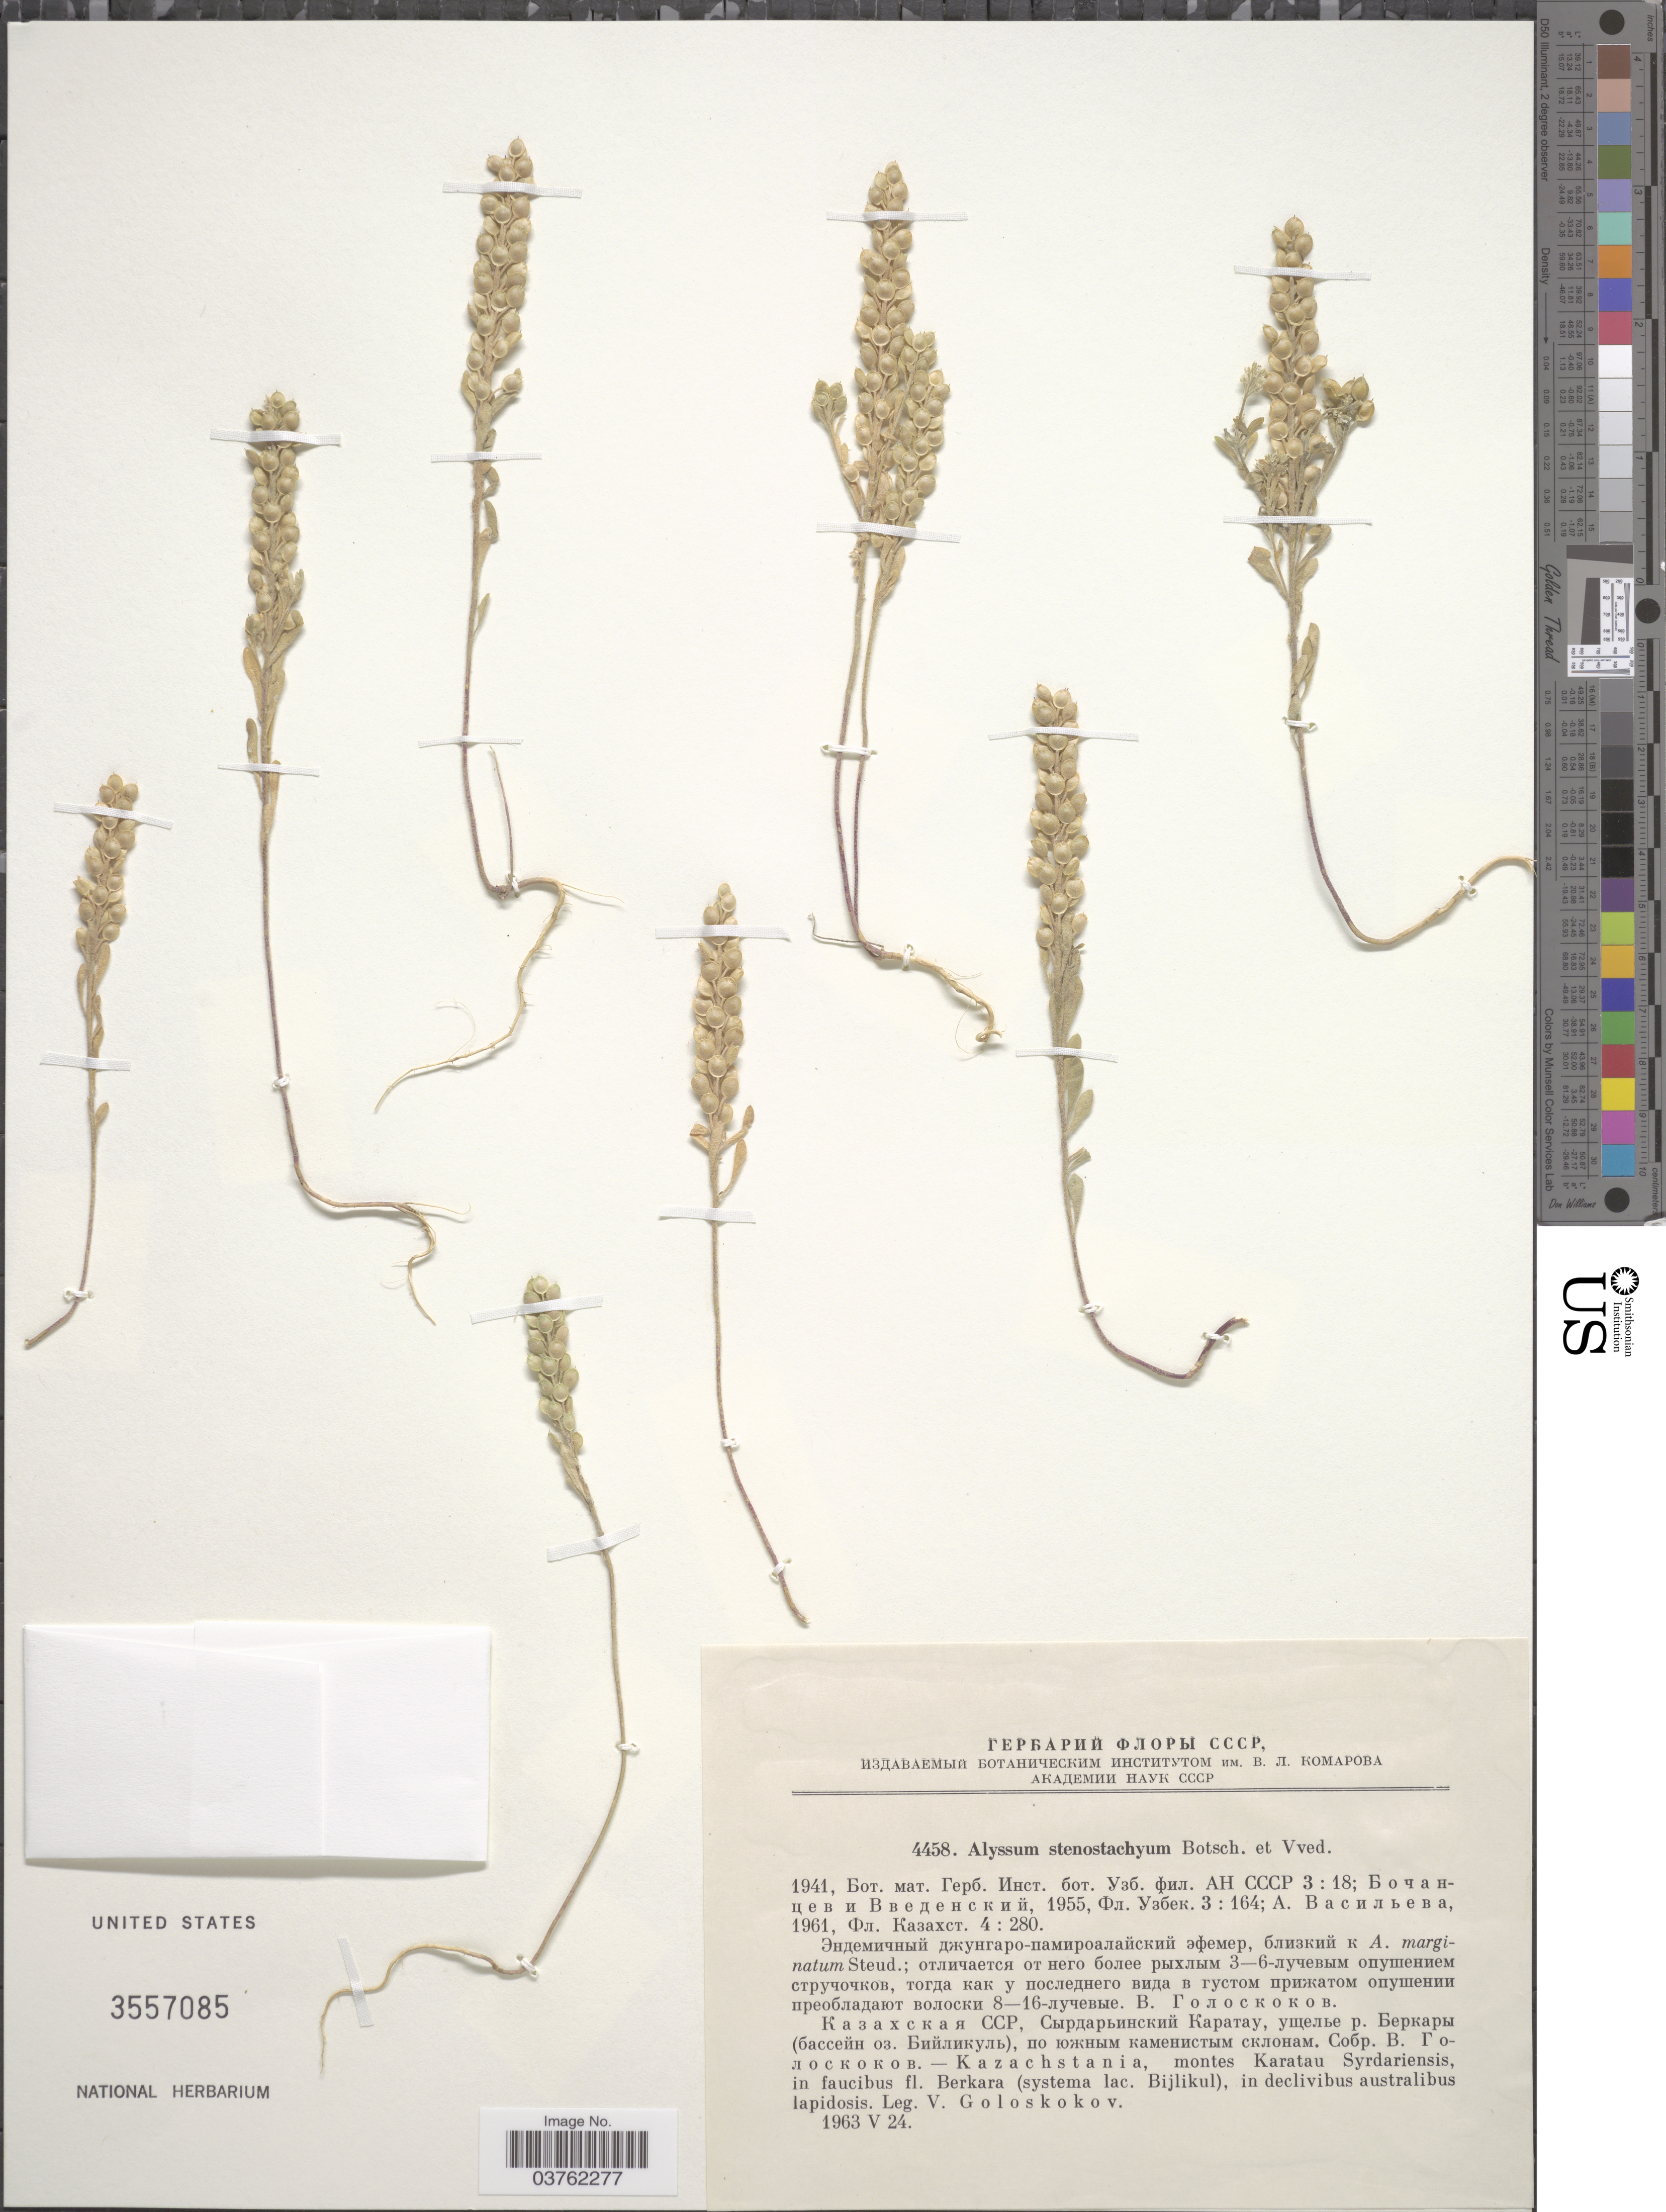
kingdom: Plantae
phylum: Tracheophyta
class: Magnoliopsida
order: Brassicales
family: Brassicaceae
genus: Alyssum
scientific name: Alyssum stenostachyum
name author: Botsch. & Vved.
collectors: V. P. Goloskokov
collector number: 4458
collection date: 1963-05-24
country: Kazakhstan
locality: Kazachstania, montes Karatau Syrdariensis, in faucibus fl. Berkara (systema lac. Bijlikul), in declivibus australisbus lapidosis.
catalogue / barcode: US 3557085